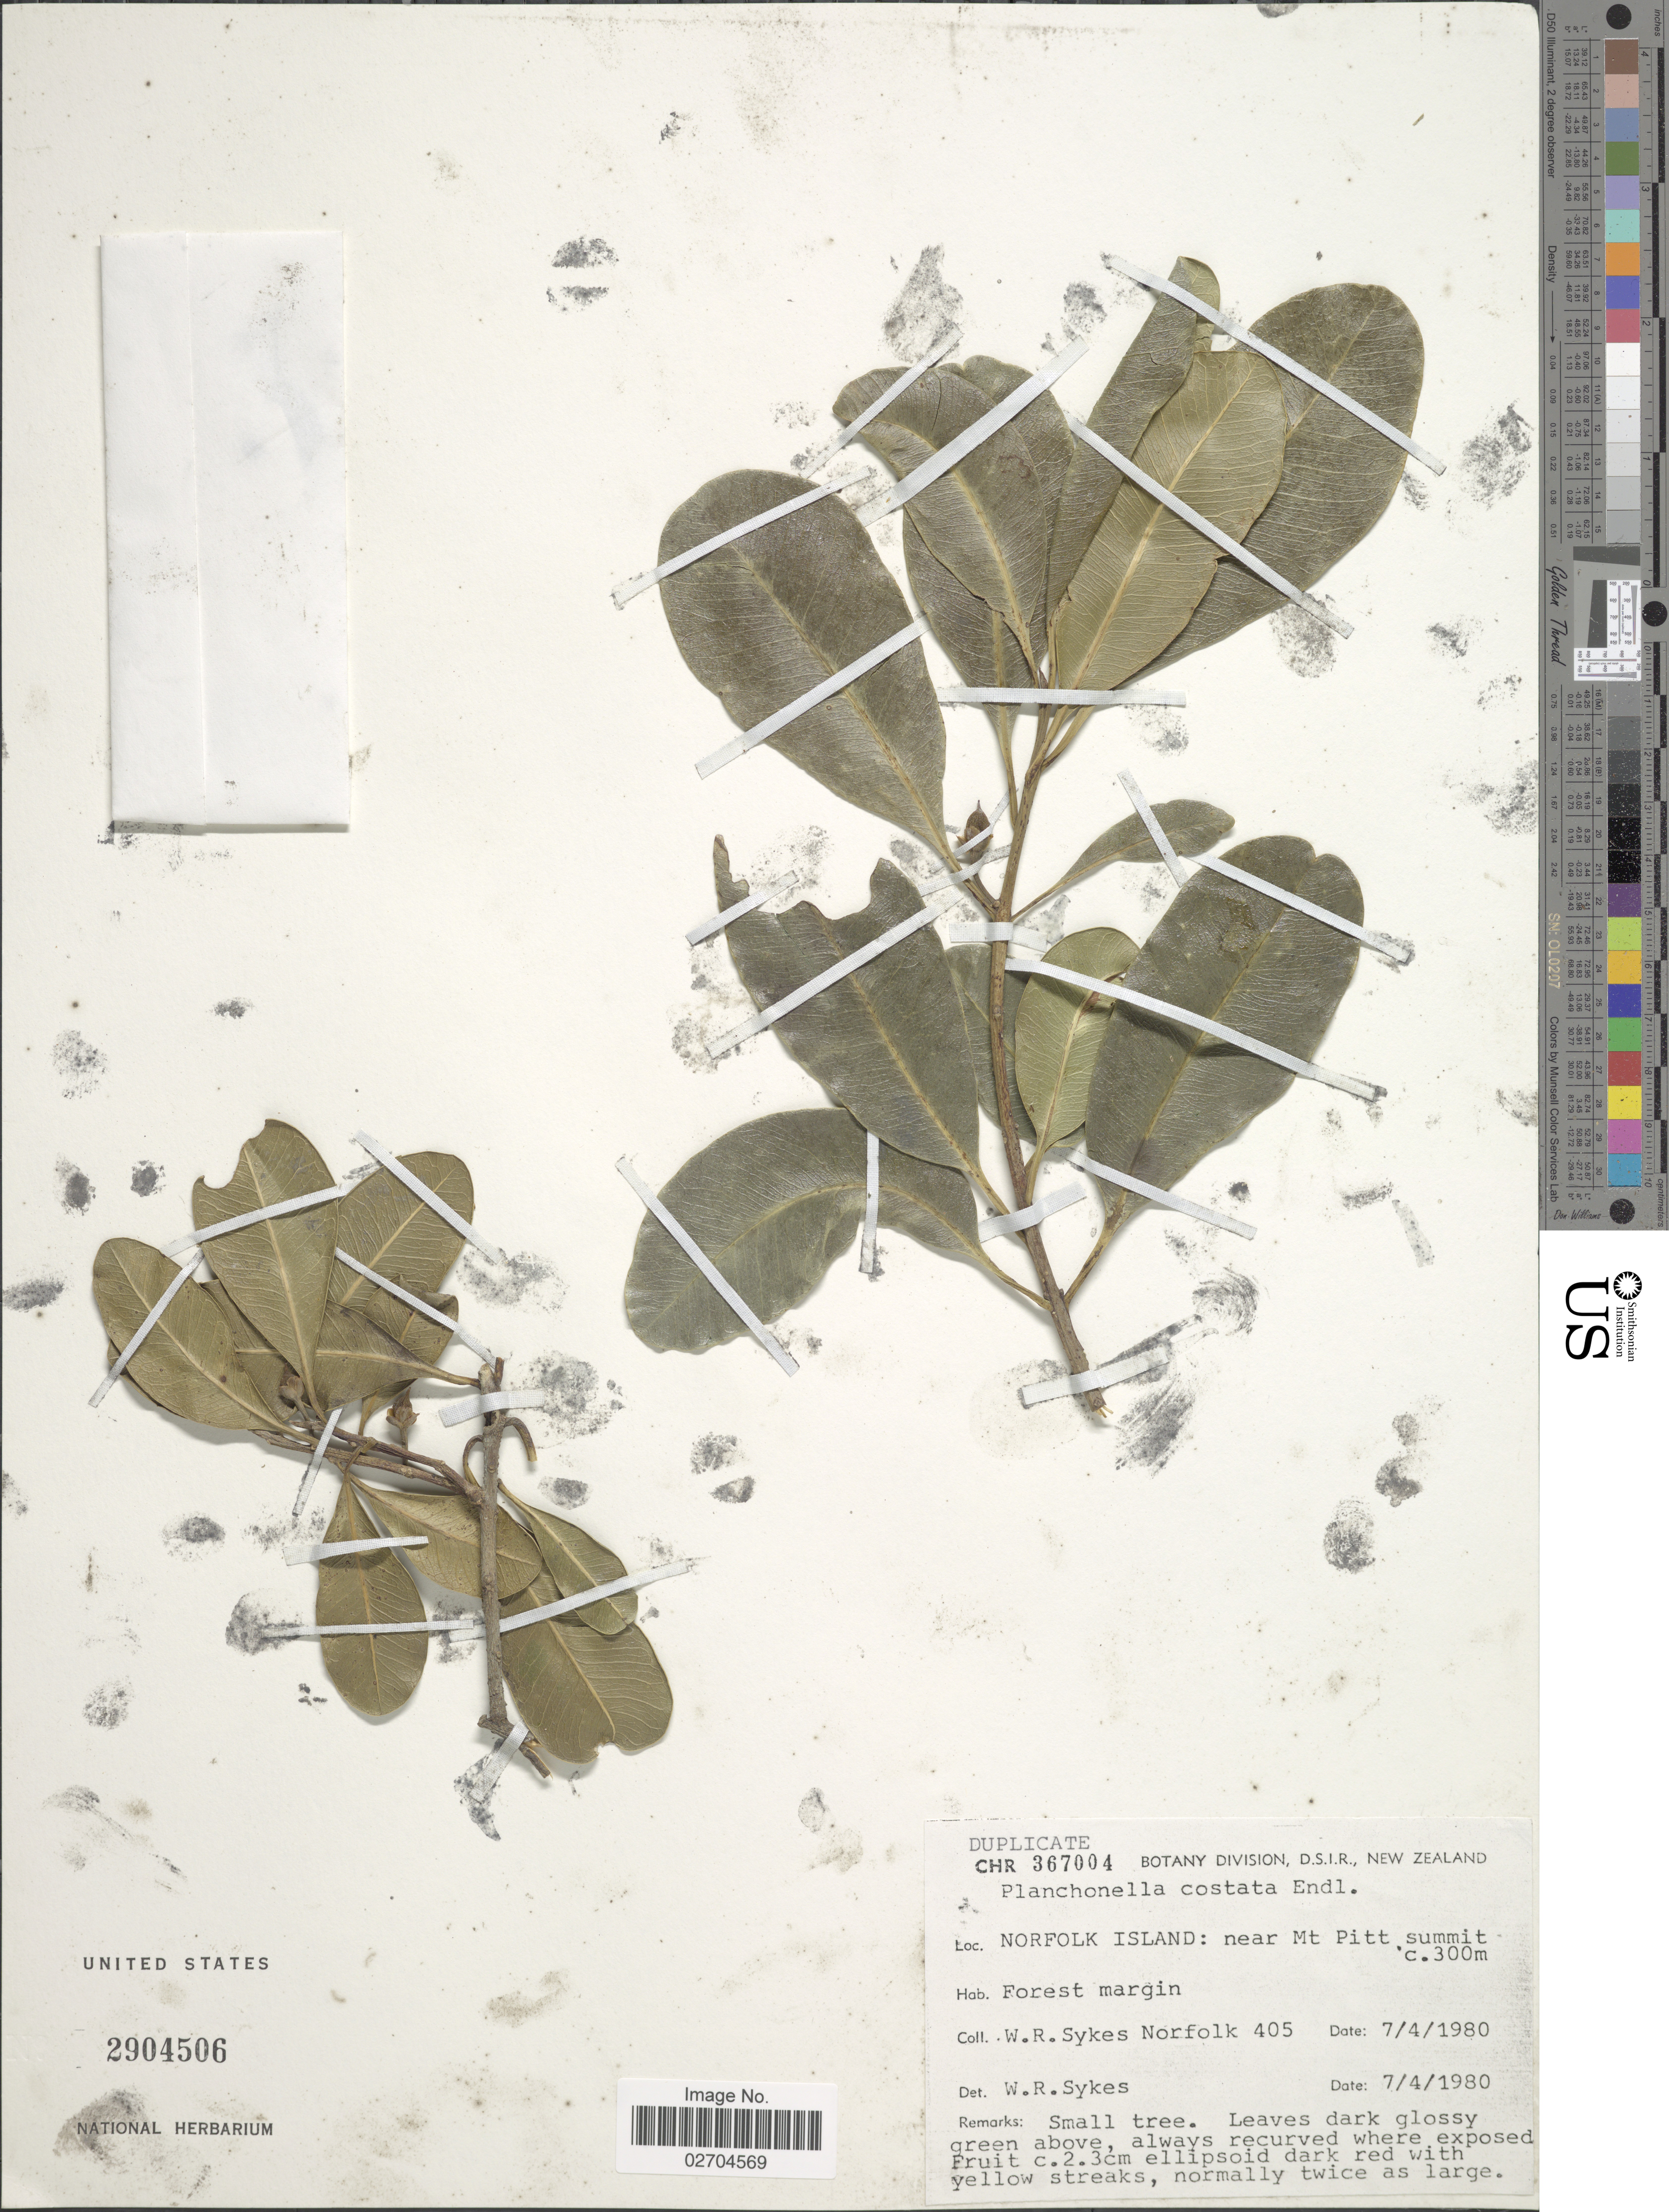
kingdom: Plantae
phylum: Tracheophyta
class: Magnoliopsida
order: Ericales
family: Sapotaceae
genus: Planchonella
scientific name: Planchonella costata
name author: (Endl.) Pierre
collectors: W. R. Sykes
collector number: Norfolk 405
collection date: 1980-04-07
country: Australia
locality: Norfolk Island: near Mt Pitt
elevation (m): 300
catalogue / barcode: US 2904506